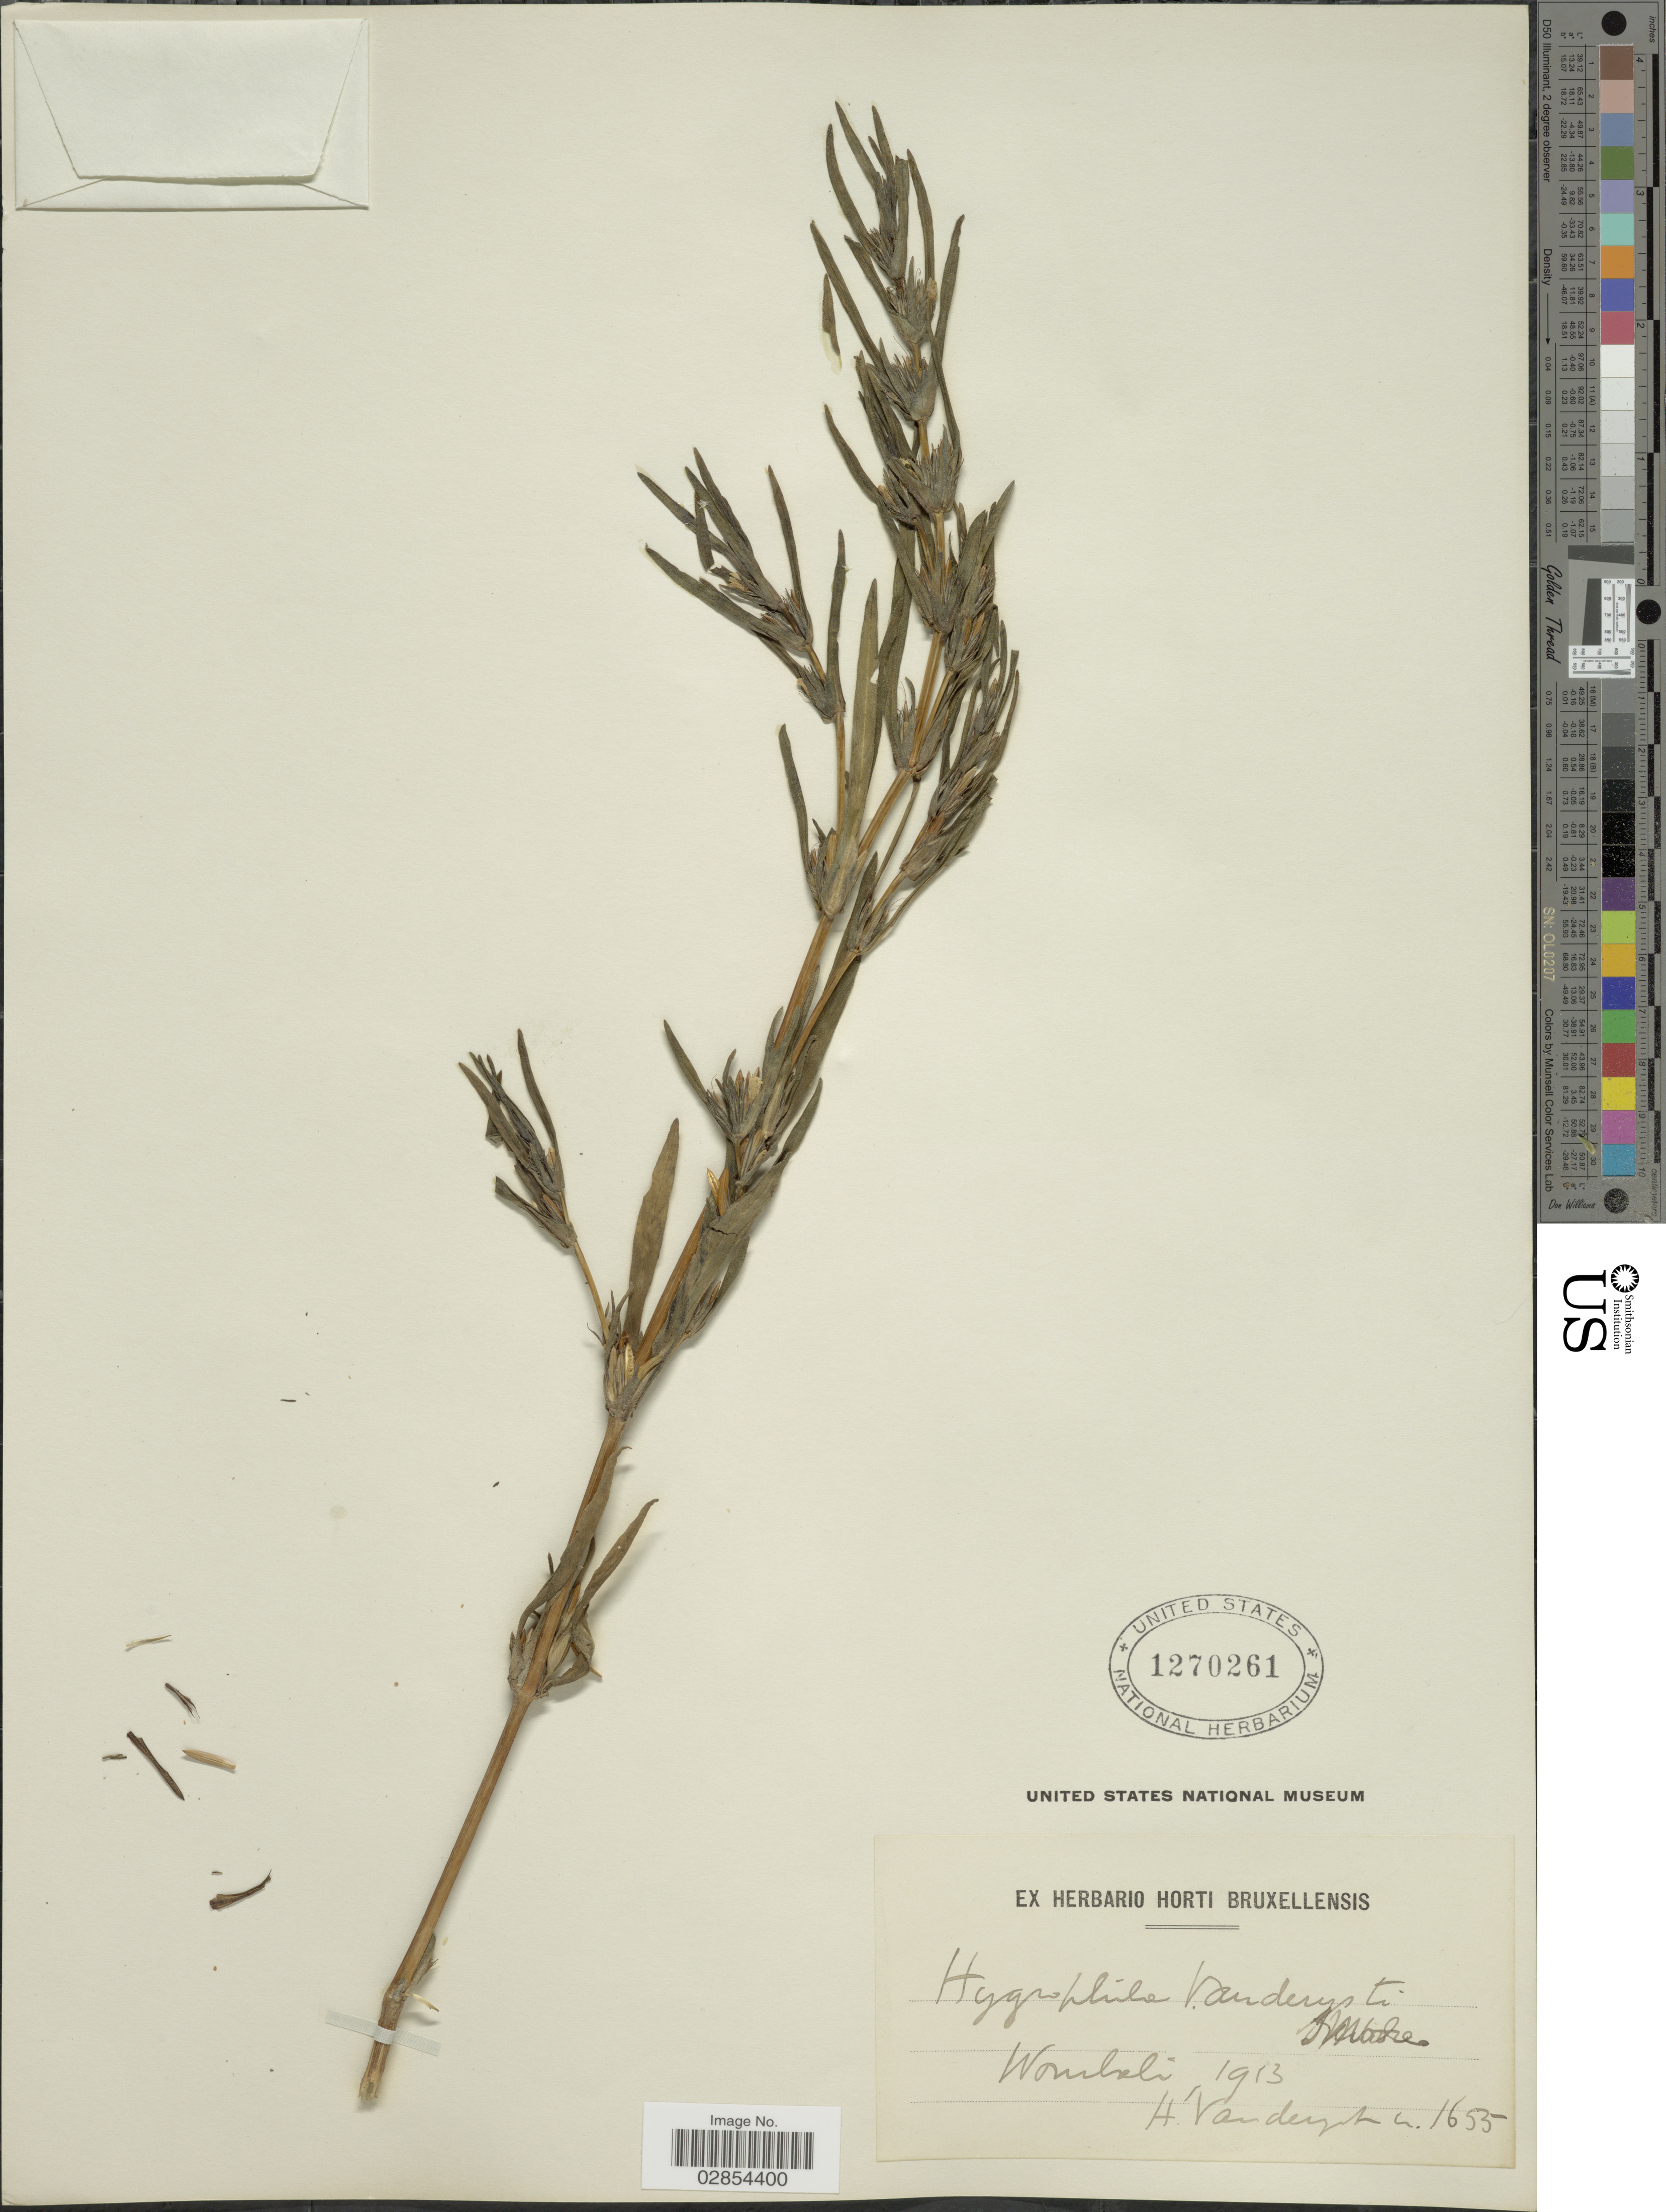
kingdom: Plantae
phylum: Tracheophyta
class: Magnoliopsida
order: Lamiales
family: Acanthaceae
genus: Hygrophila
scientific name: Hygrophila vanderystii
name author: S. Moore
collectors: H. J. R. Vanderyst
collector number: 1635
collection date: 1913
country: Congo, Democratic Republic of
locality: Wombali.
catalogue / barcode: US 1270261